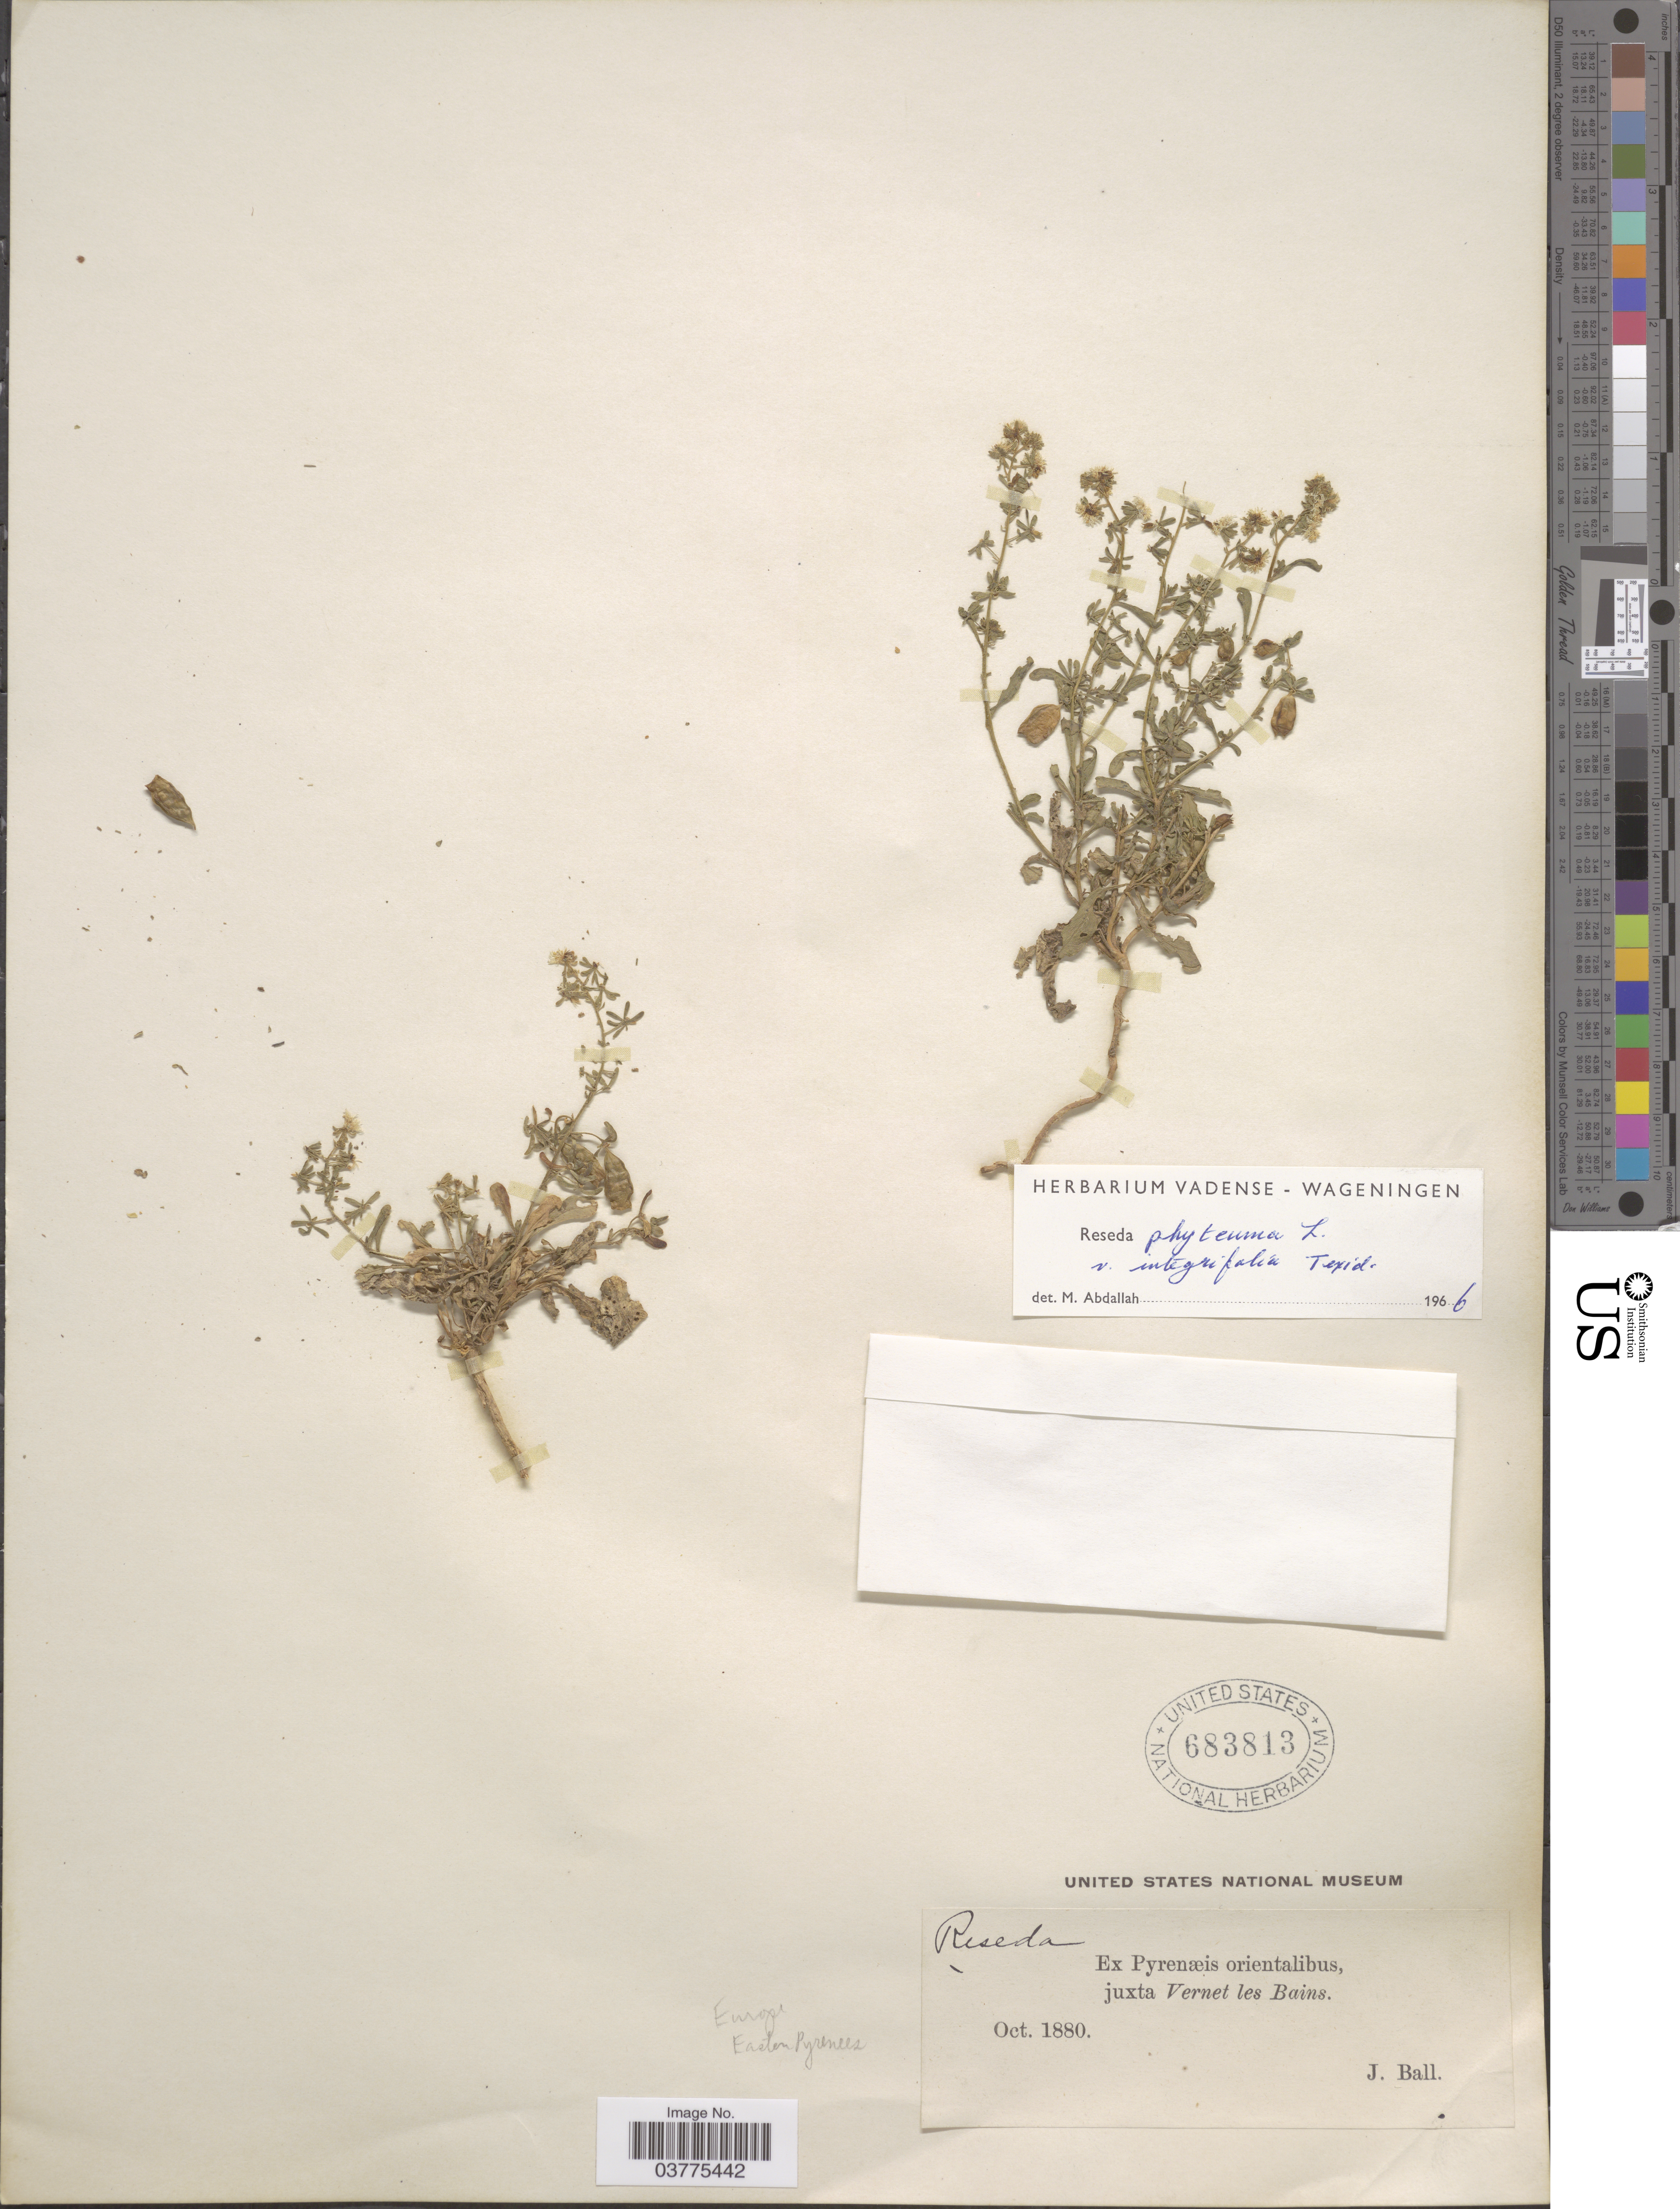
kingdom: Plantae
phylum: Tracheophyta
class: Magnoliopsida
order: Brassicales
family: Resedaceae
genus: Reseda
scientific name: Reseda phyteuma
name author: L.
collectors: J. Ball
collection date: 1880-10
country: France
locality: Ex Pyrenæis orientalibus, juxta Vernet les Bains.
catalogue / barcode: US 683813